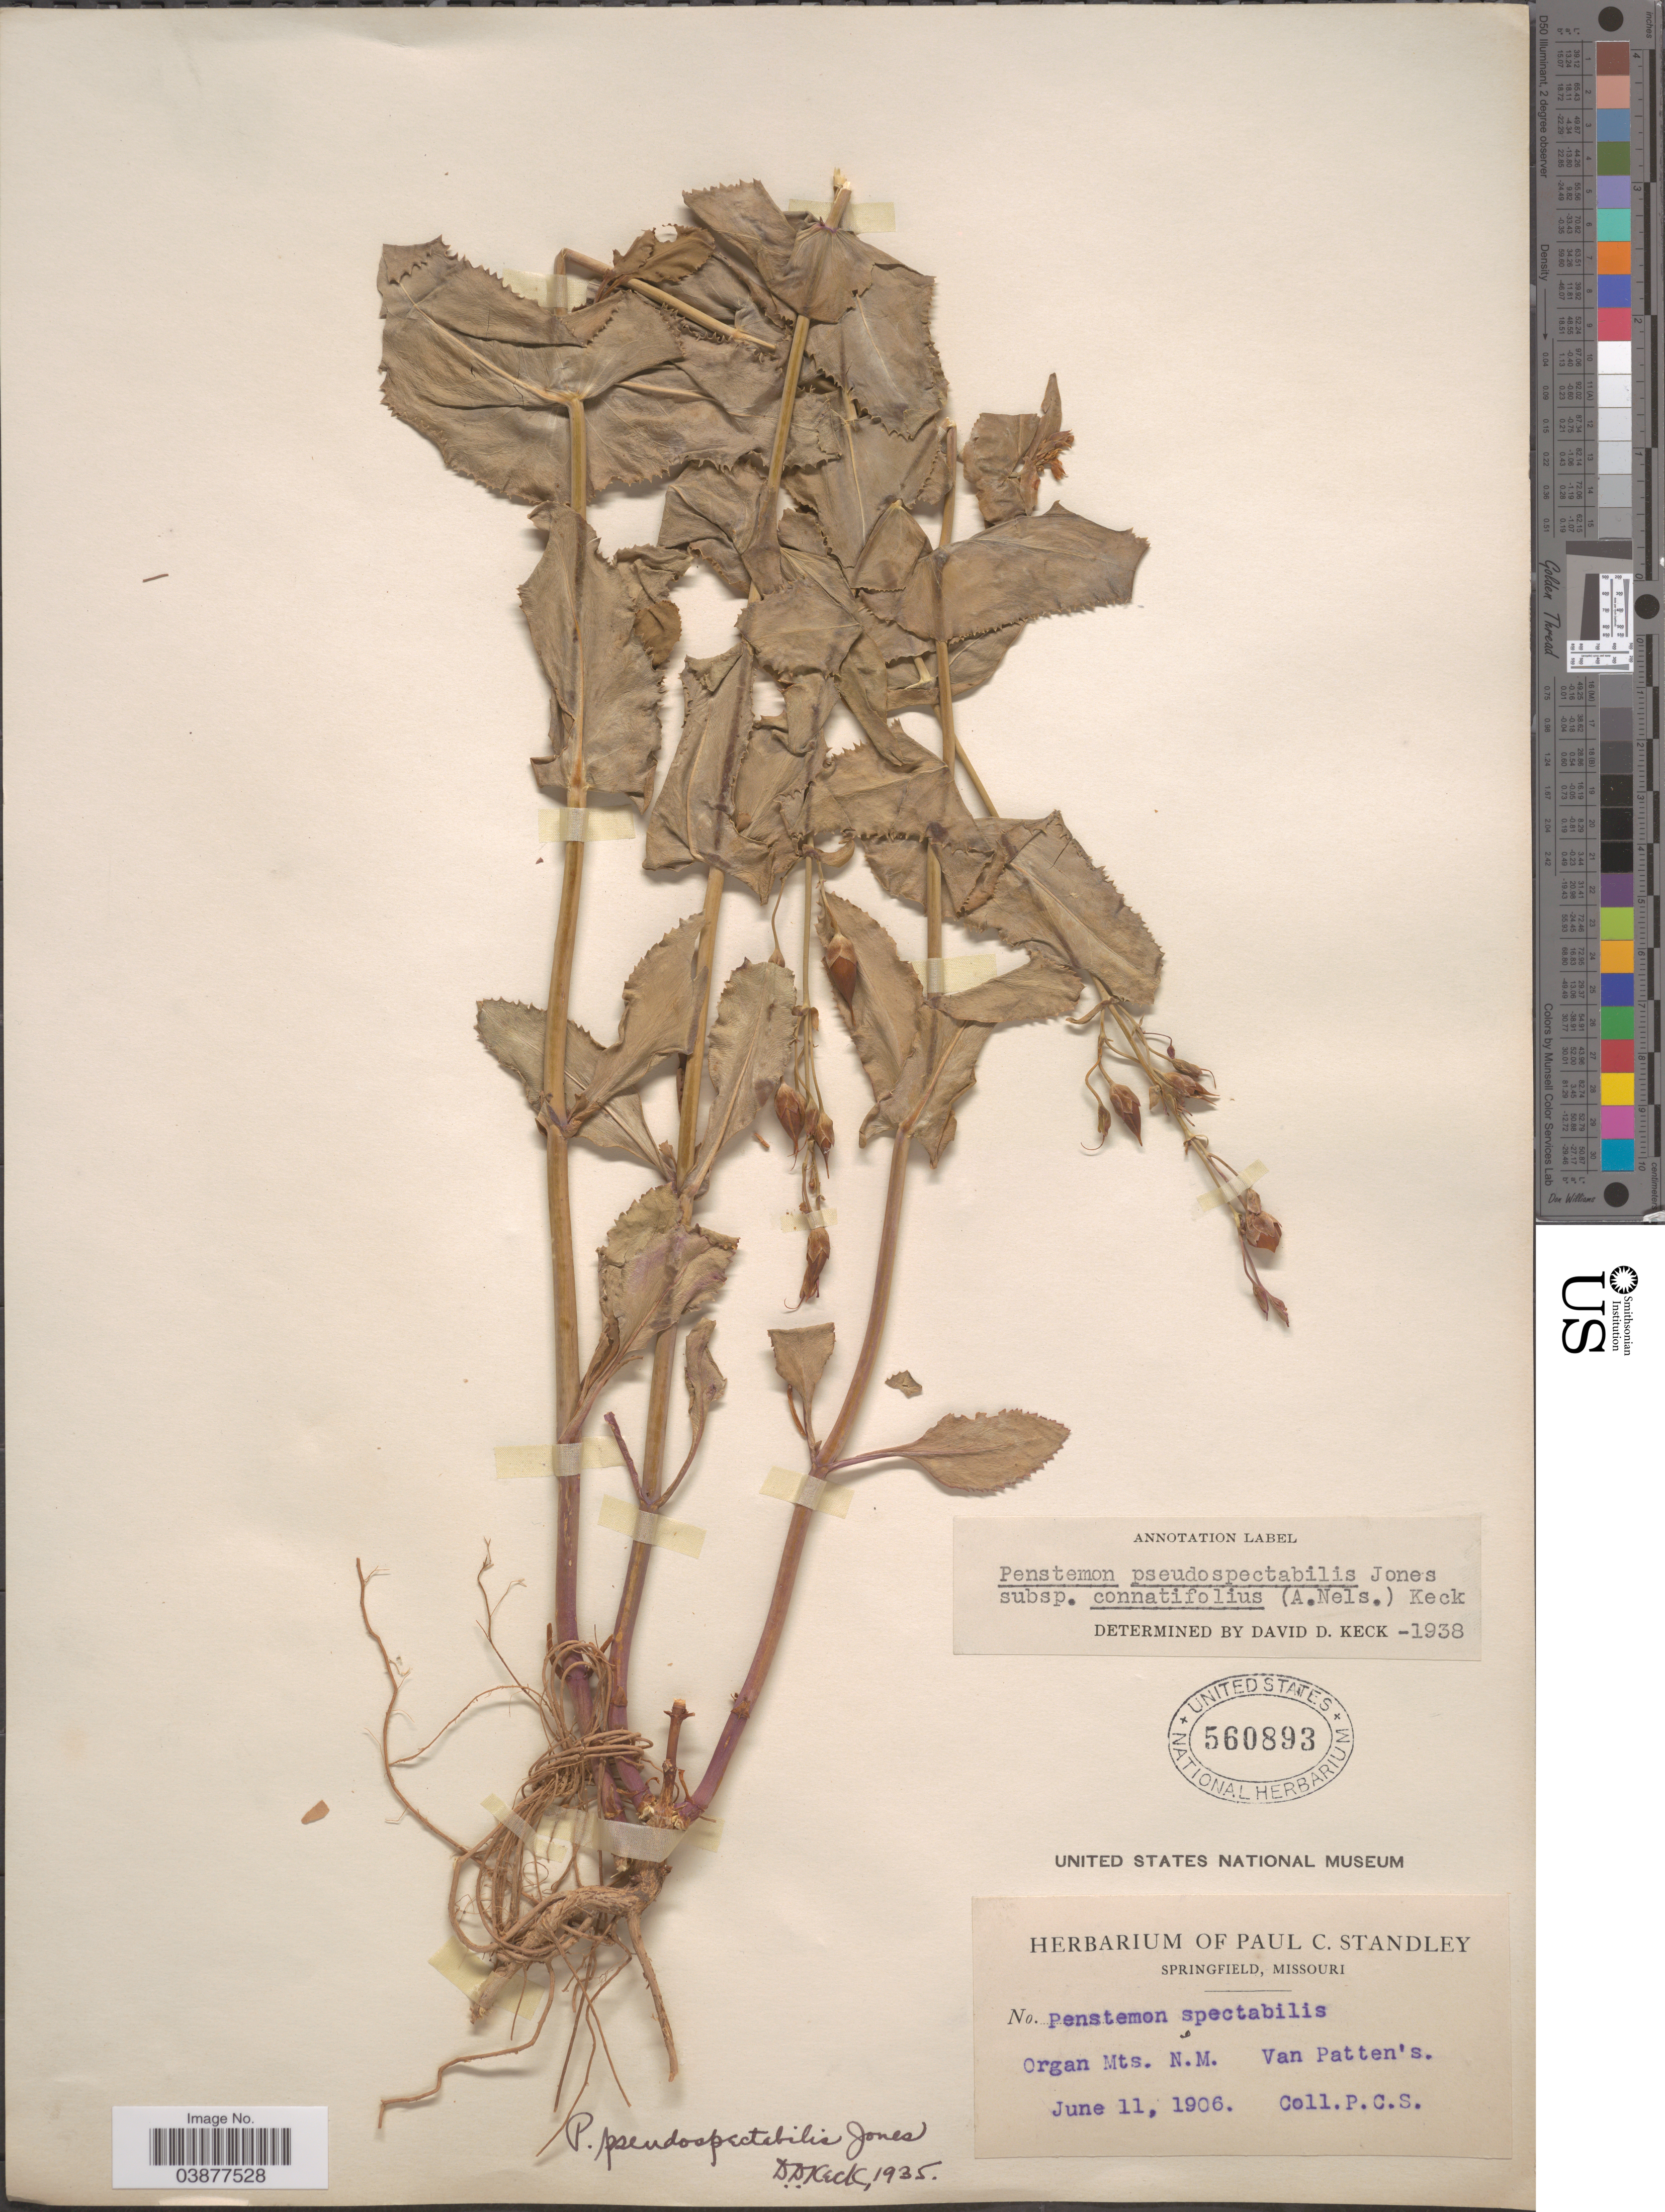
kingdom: Plantae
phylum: Tracheophyta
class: Magnoliopsida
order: Lamiales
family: Plantaginaceae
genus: Penstemon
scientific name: Penstemon pseudospectabilis var. connatifolius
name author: (A. Nelson) D.D. Keck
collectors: P. C. Standley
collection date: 1906-06-11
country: United States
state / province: New Mexico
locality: Organ Mts. Van Patten's.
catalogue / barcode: US 560893